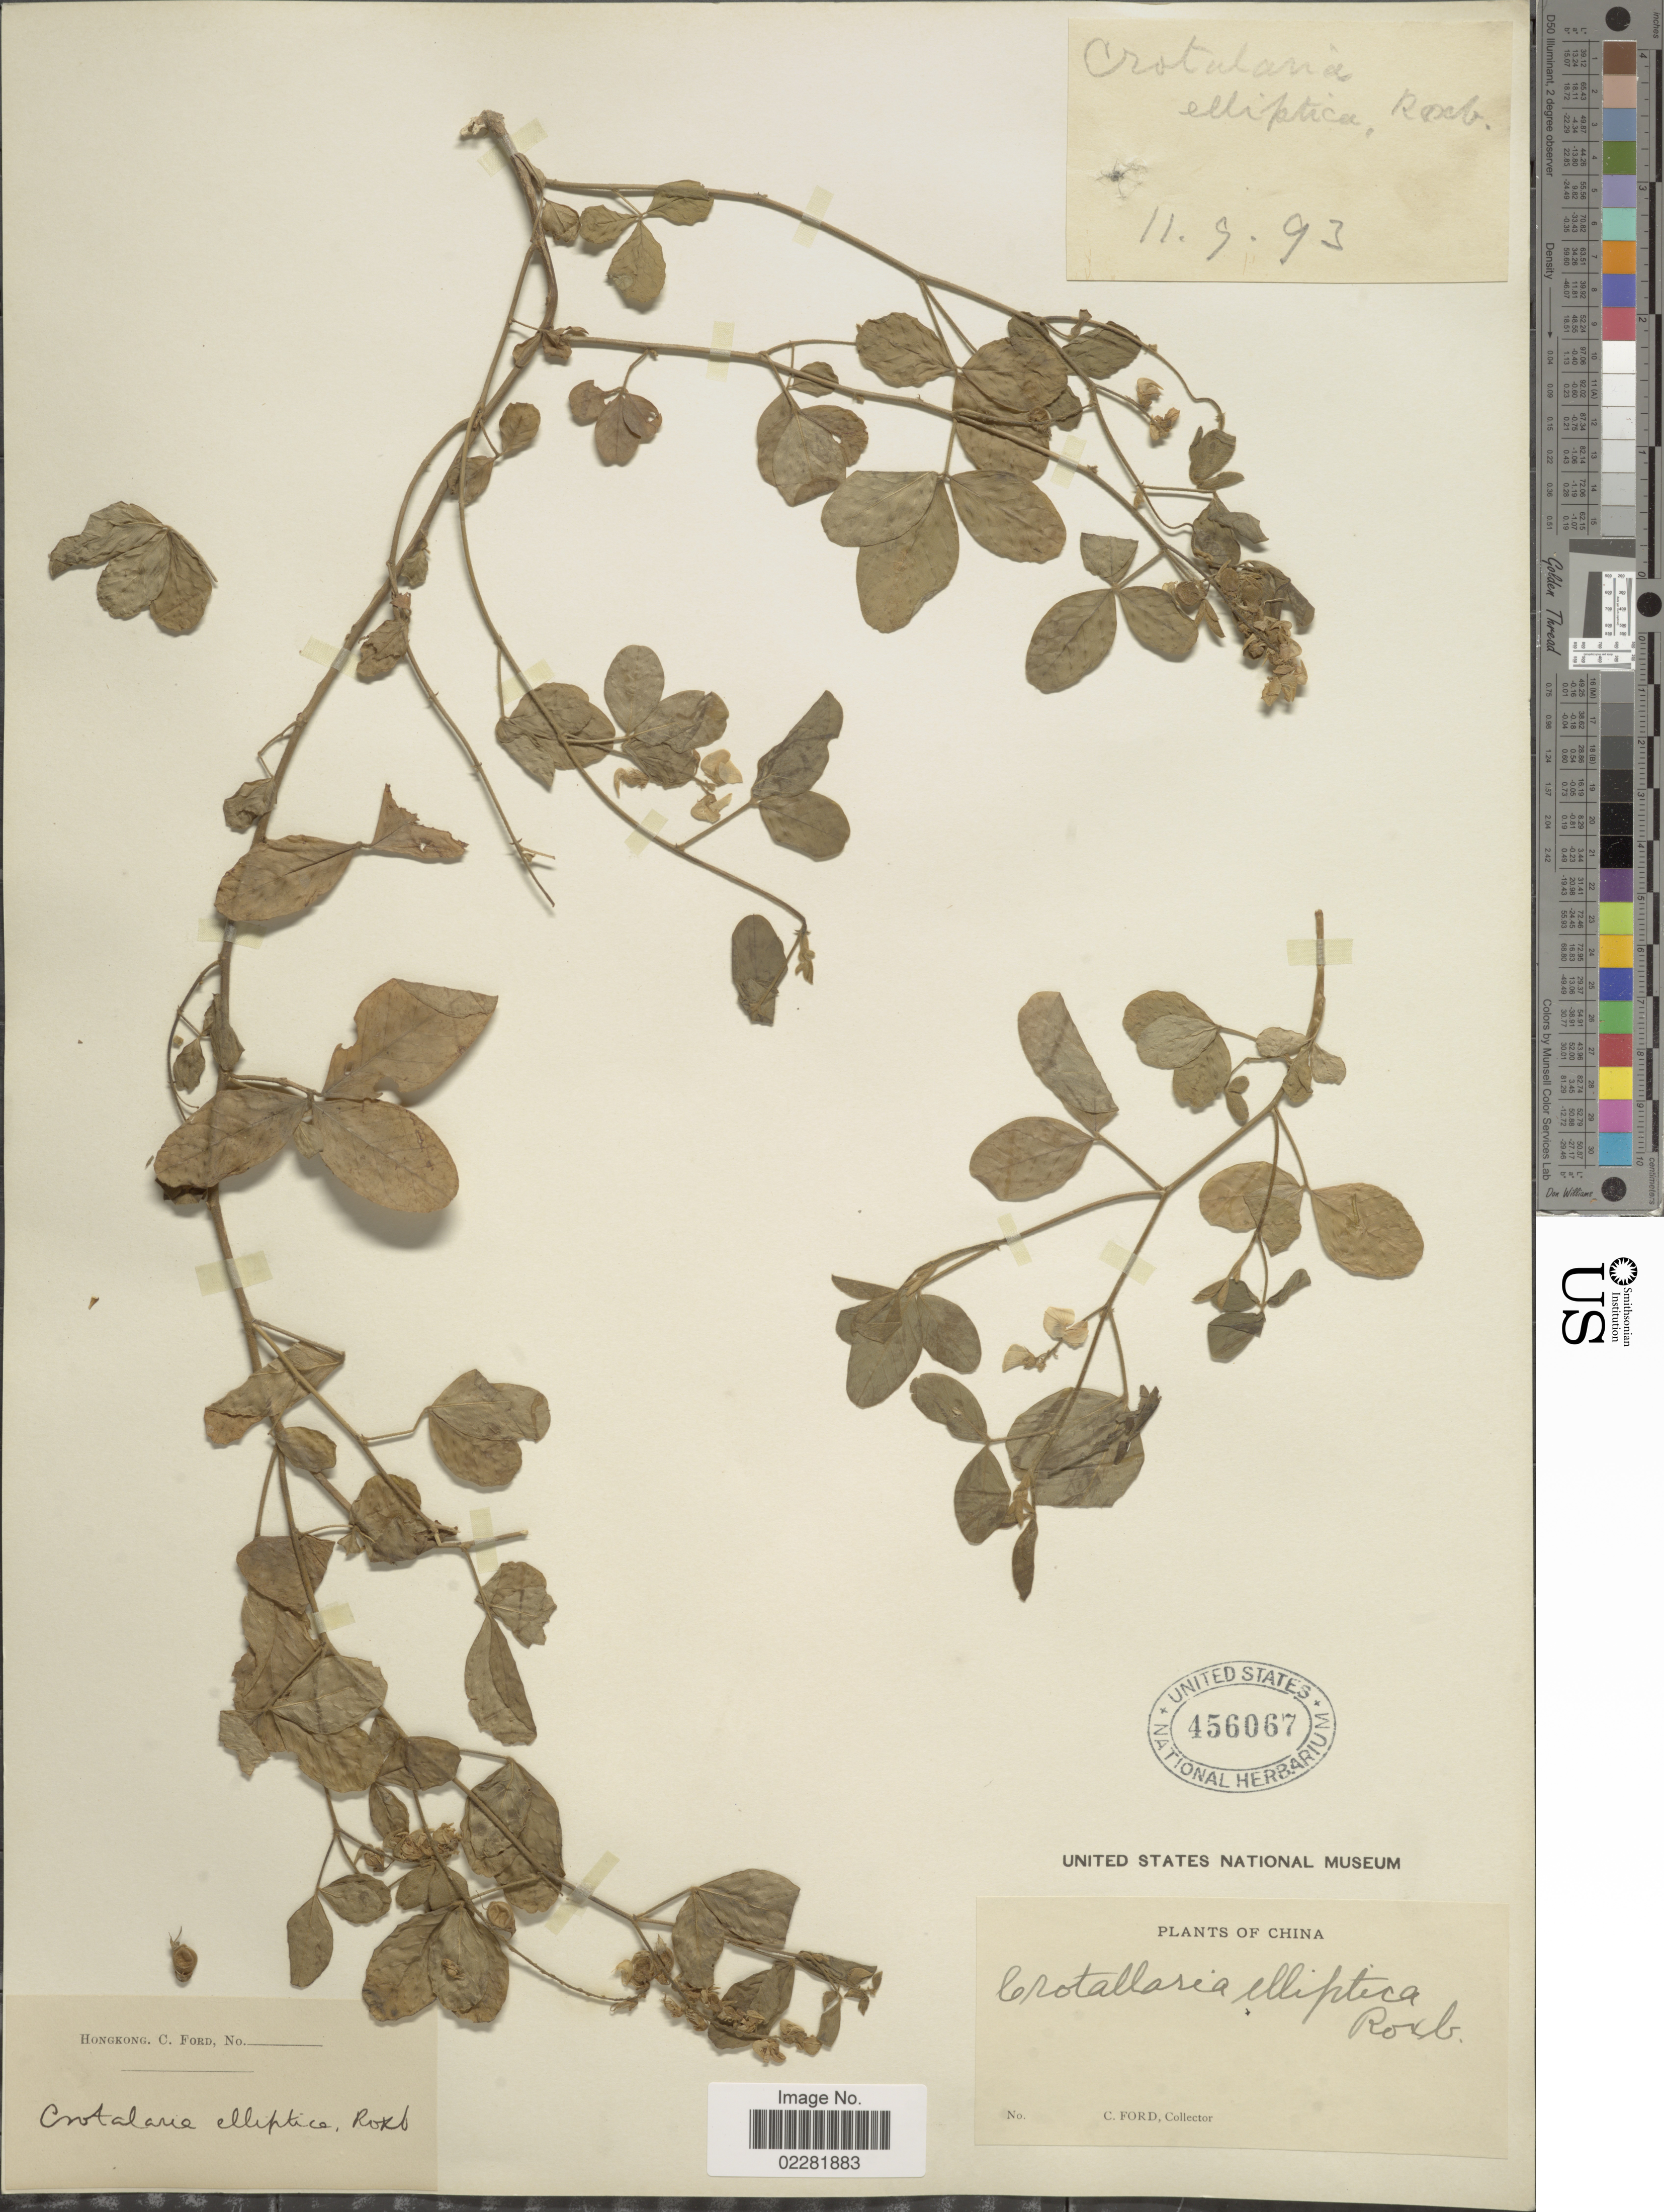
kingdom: Plantae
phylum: Tracheophyta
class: Magnoliopsida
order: Fabales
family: Fabaceae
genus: Crotalaria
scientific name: Crotalaria elliptica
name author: Roxb.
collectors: C. Ford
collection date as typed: Transcribed d/m/y: 11/9/93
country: China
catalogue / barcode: US 456067